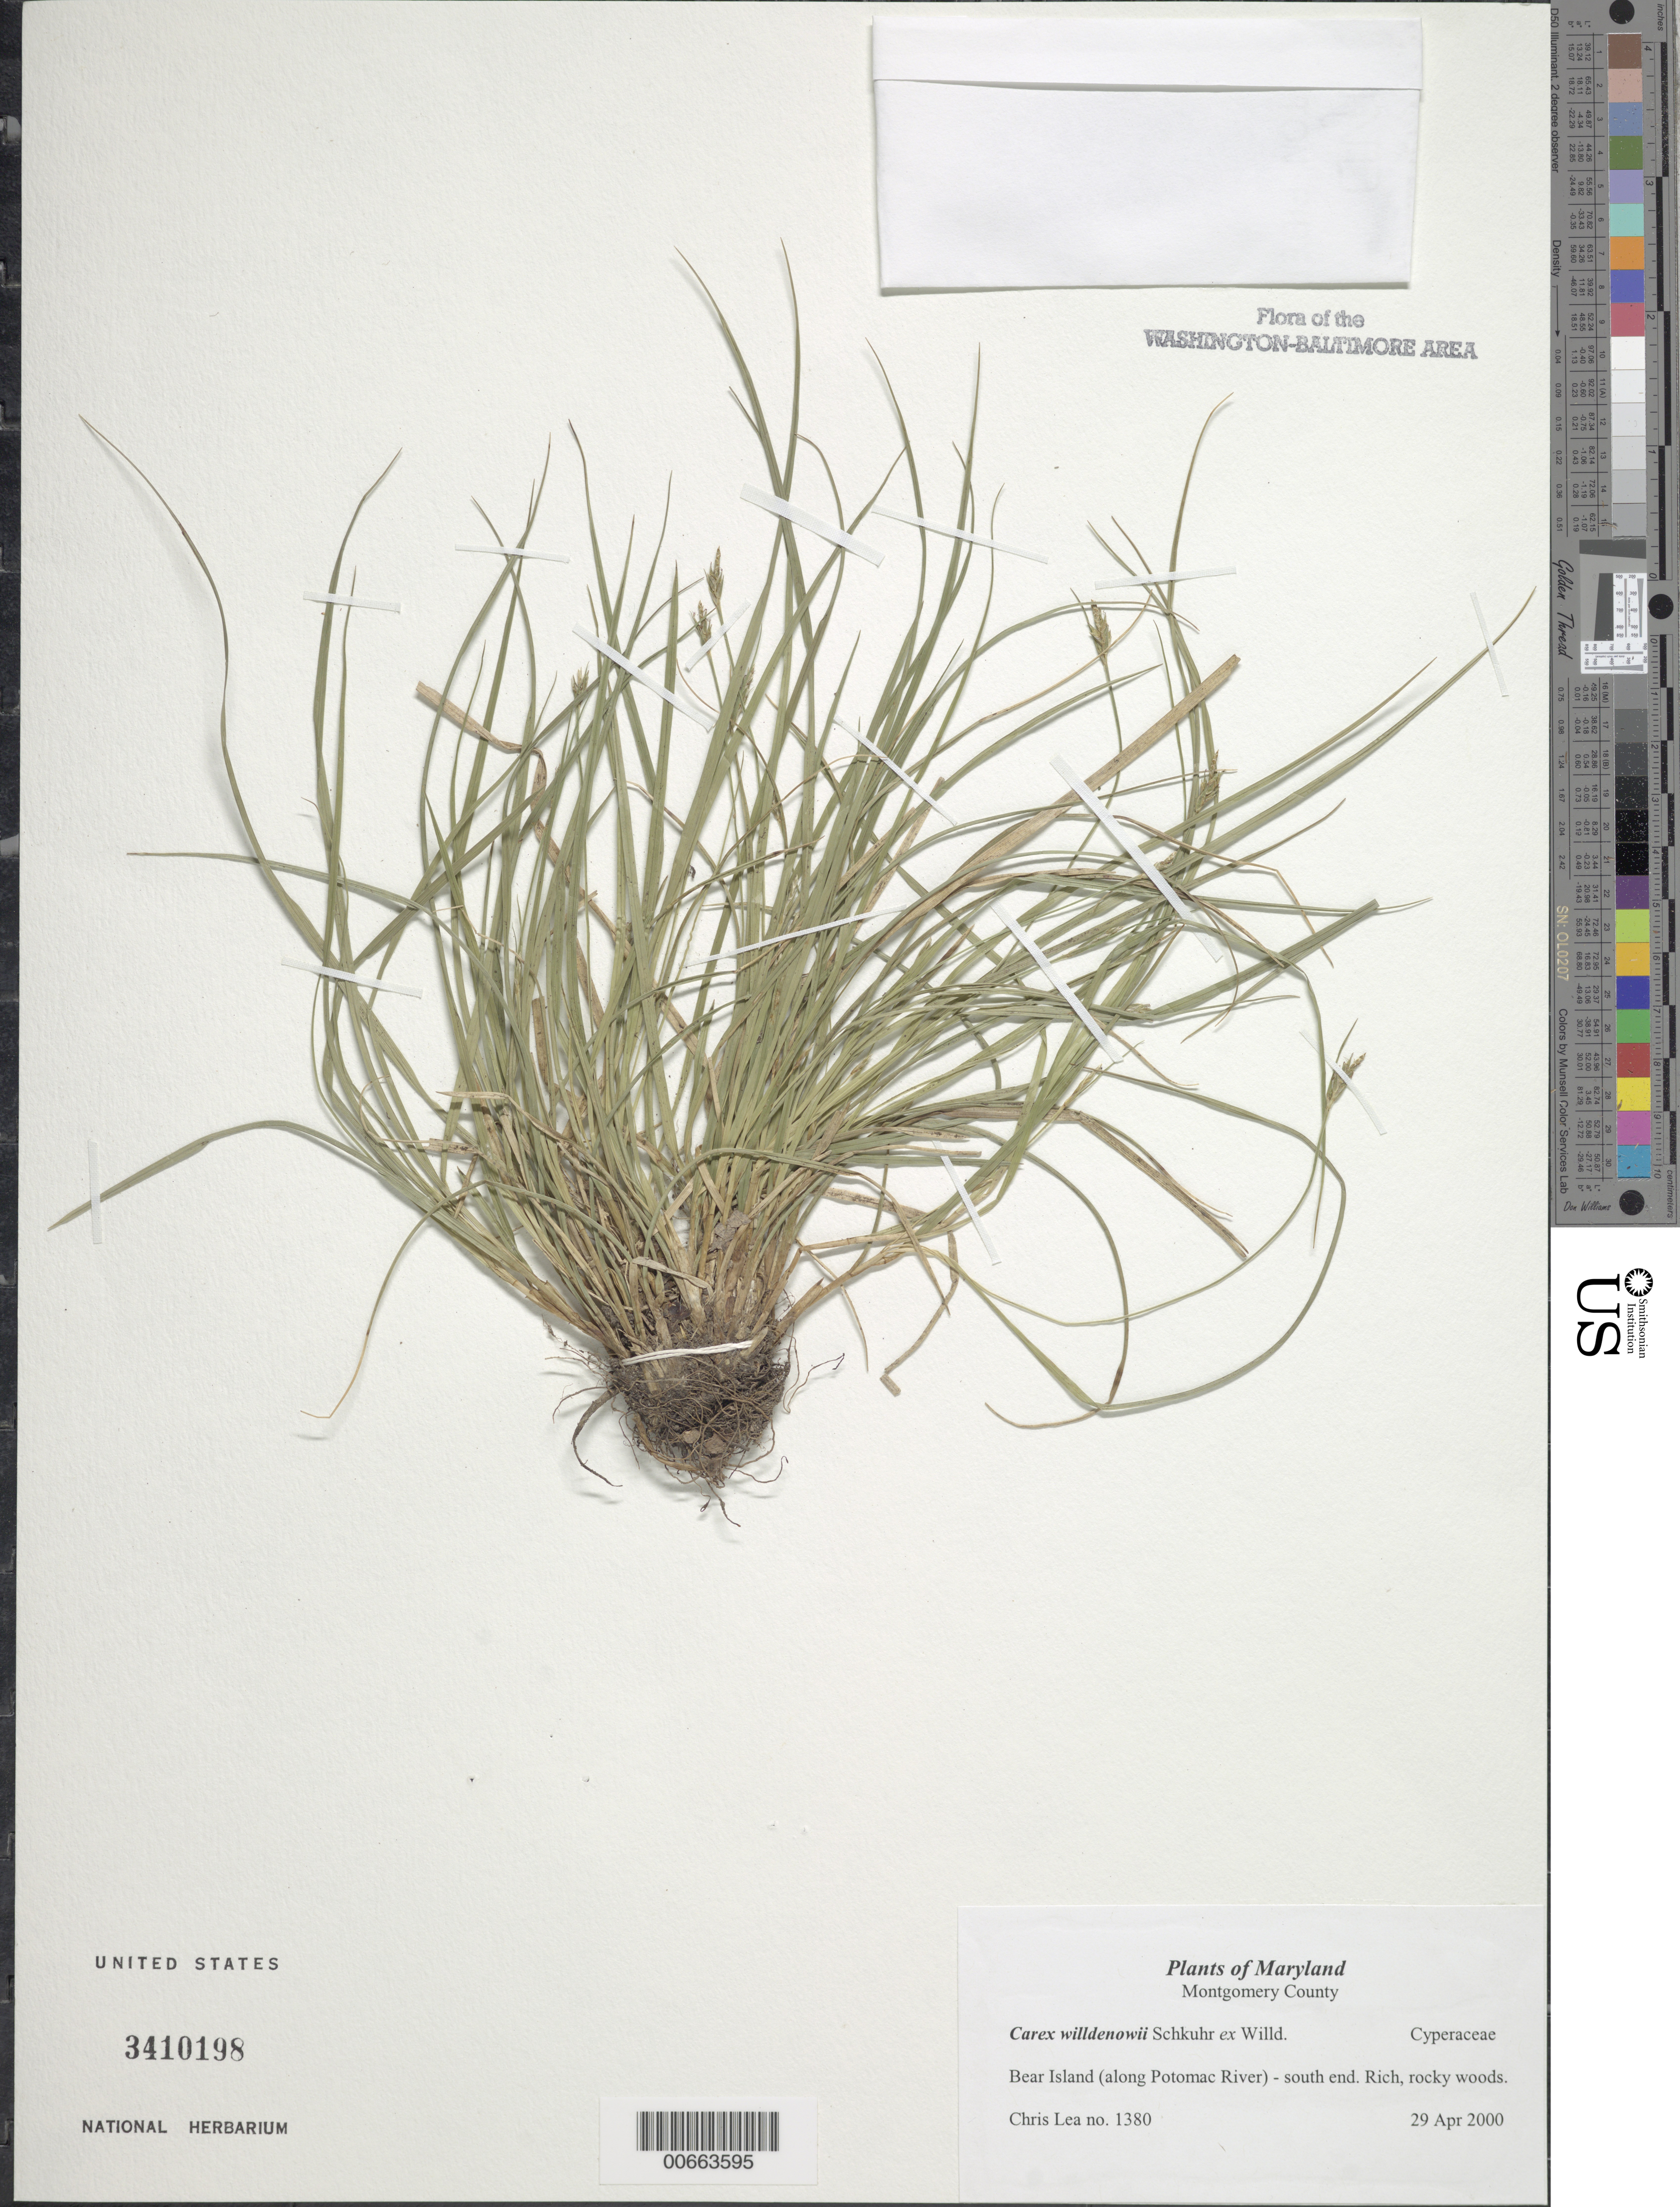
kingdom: Plantae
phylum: Tracheophyta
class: Liliopsida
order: Poales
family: Cyperaceae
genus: Carex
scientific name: Carex willdenowii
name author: Willd.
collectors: C. Lea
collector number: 1380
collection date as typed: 29 Apr 2000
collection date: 2000-04-29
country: United States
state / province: Maryland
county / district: Montgomery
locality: Bear Island (along Potomac River) - south end.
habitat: Rich, rocky woods.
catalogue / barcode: US 3410198